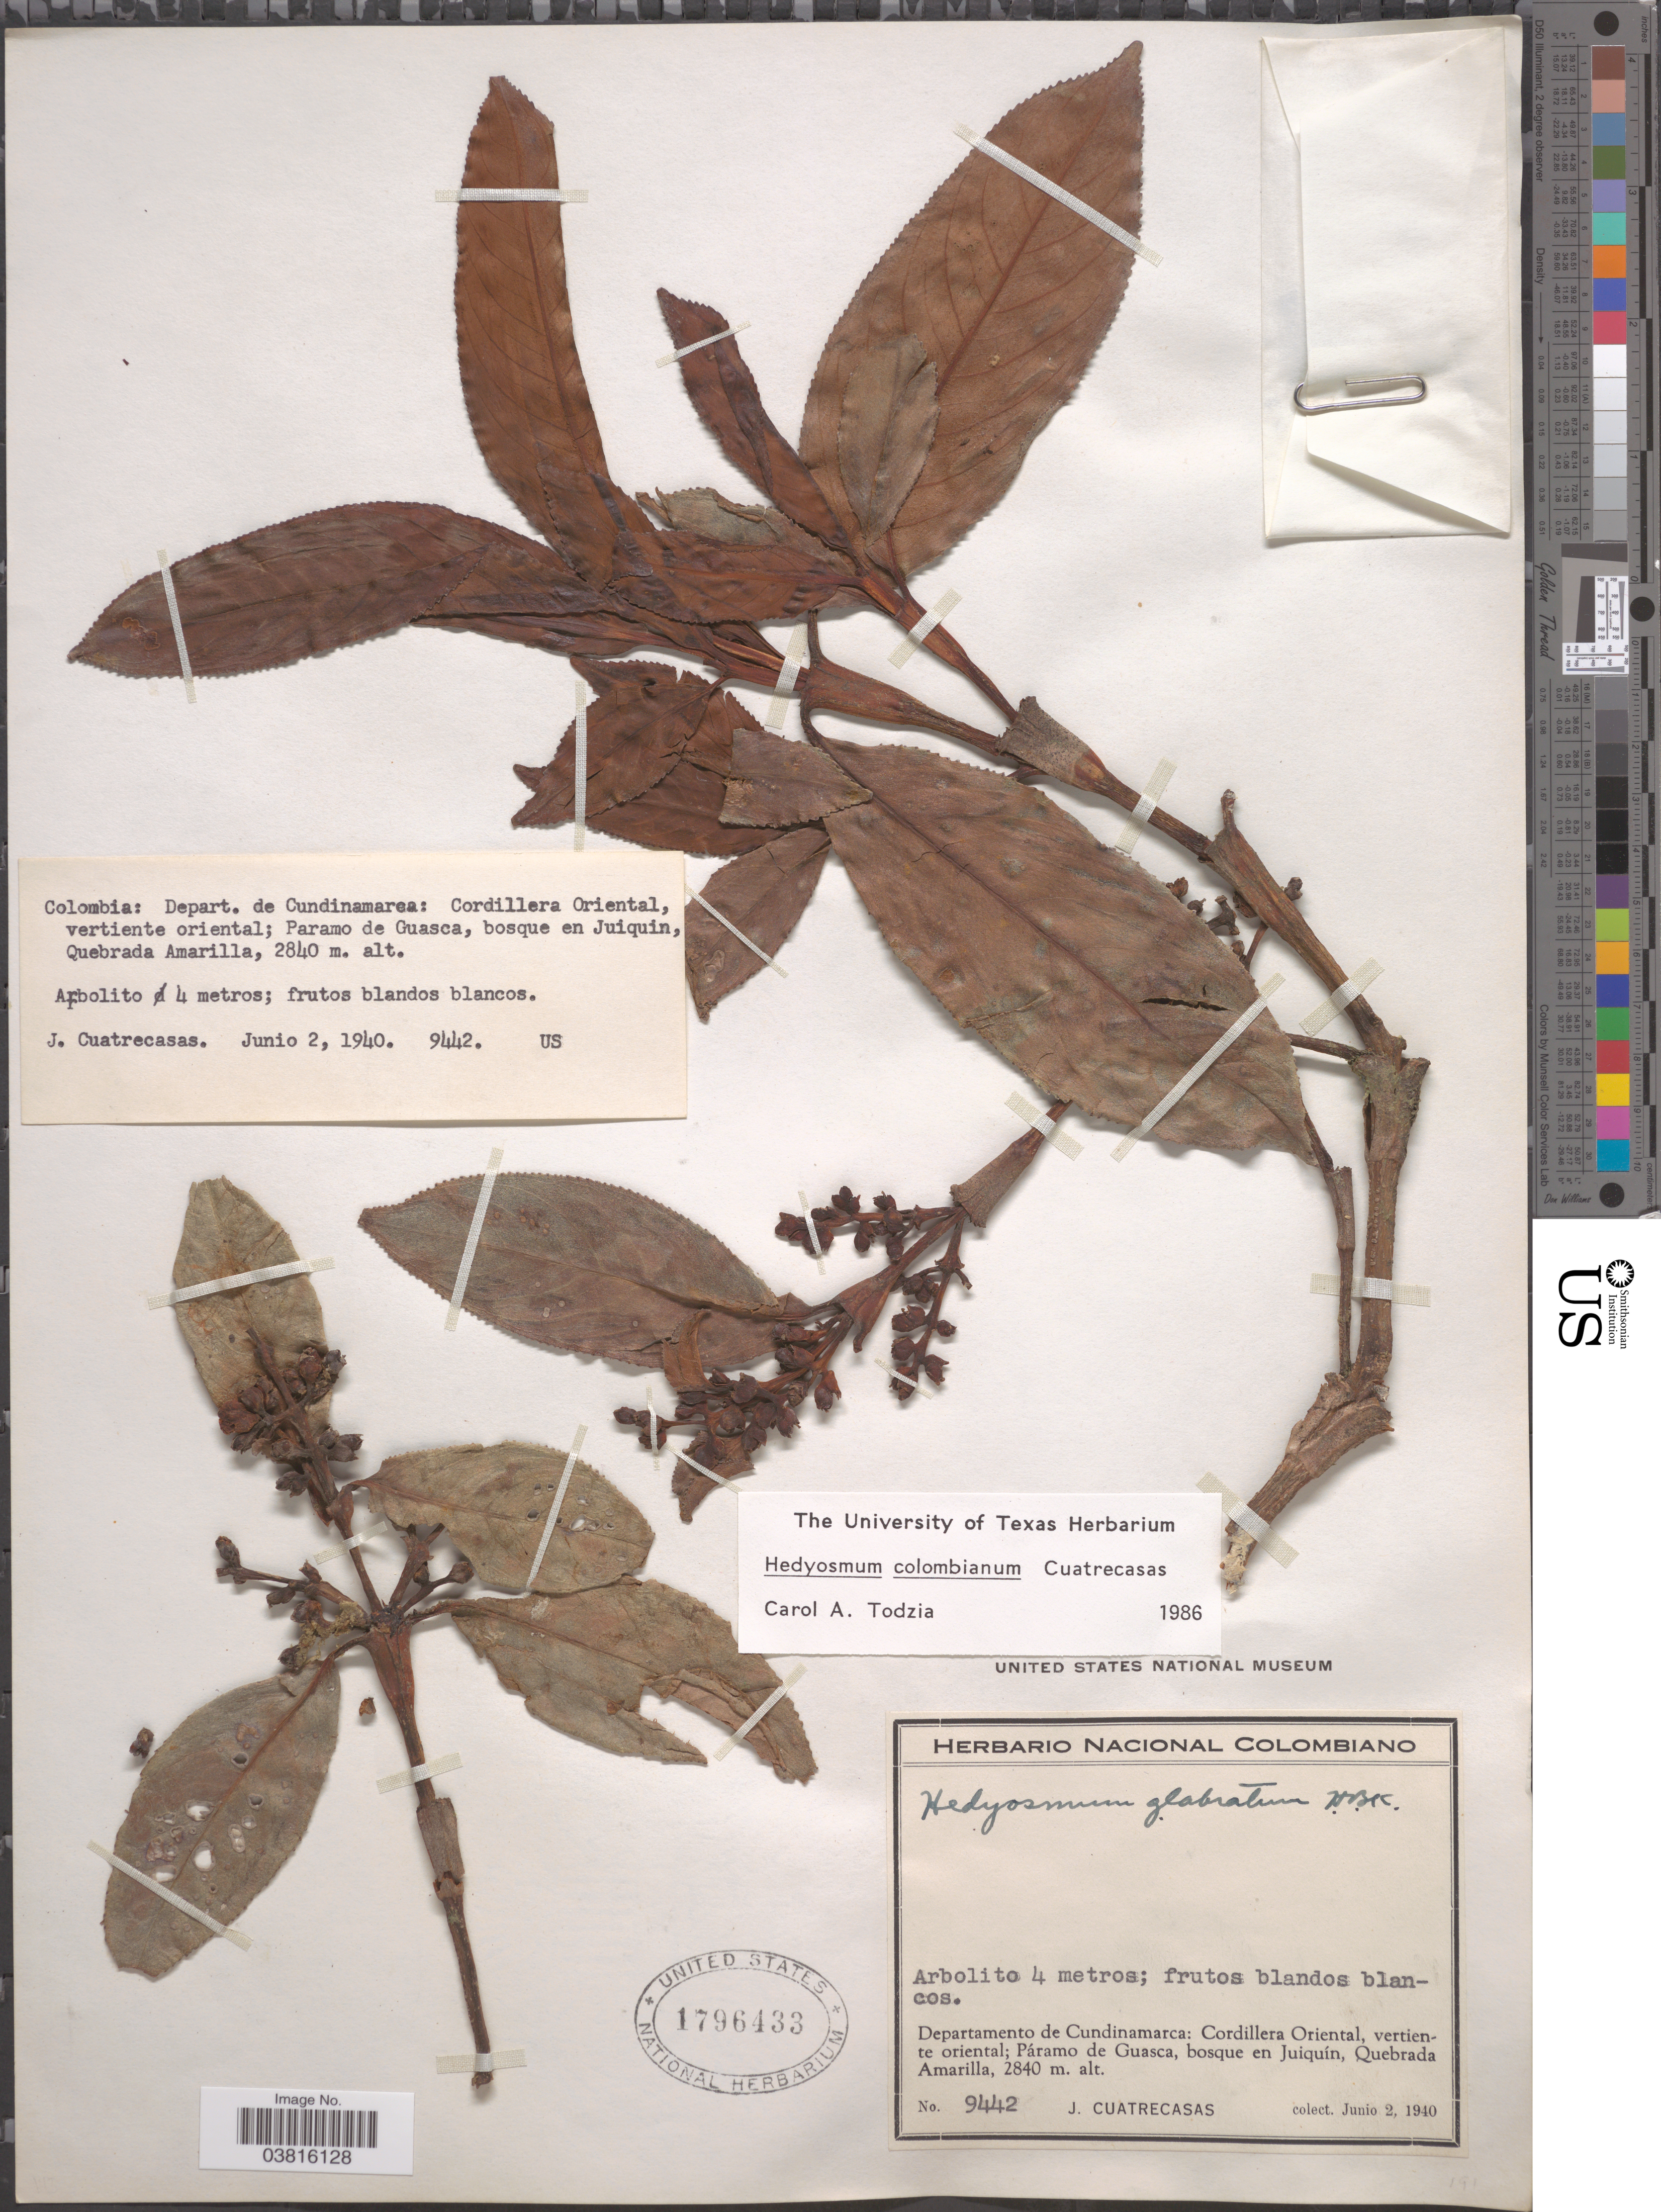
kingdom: Plantae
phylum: Tracheophyta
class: Magnoliopsida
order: Chloranthales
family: Chloranthaceae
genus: Hedyosmum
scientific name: Hedyosmum colombianum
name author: Cuatrec.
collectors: J. Cuatrecasas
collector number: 9442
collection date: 1940-06-02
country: Colombia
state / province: Cundinamarca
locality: Departamento de Cundinamarca: Cordillera Oriental, vertiente oriental; Páramo de Guasca, bosque en Juiquín, Quebrada Amarilla.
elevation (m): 2840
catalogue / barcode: US 1796433